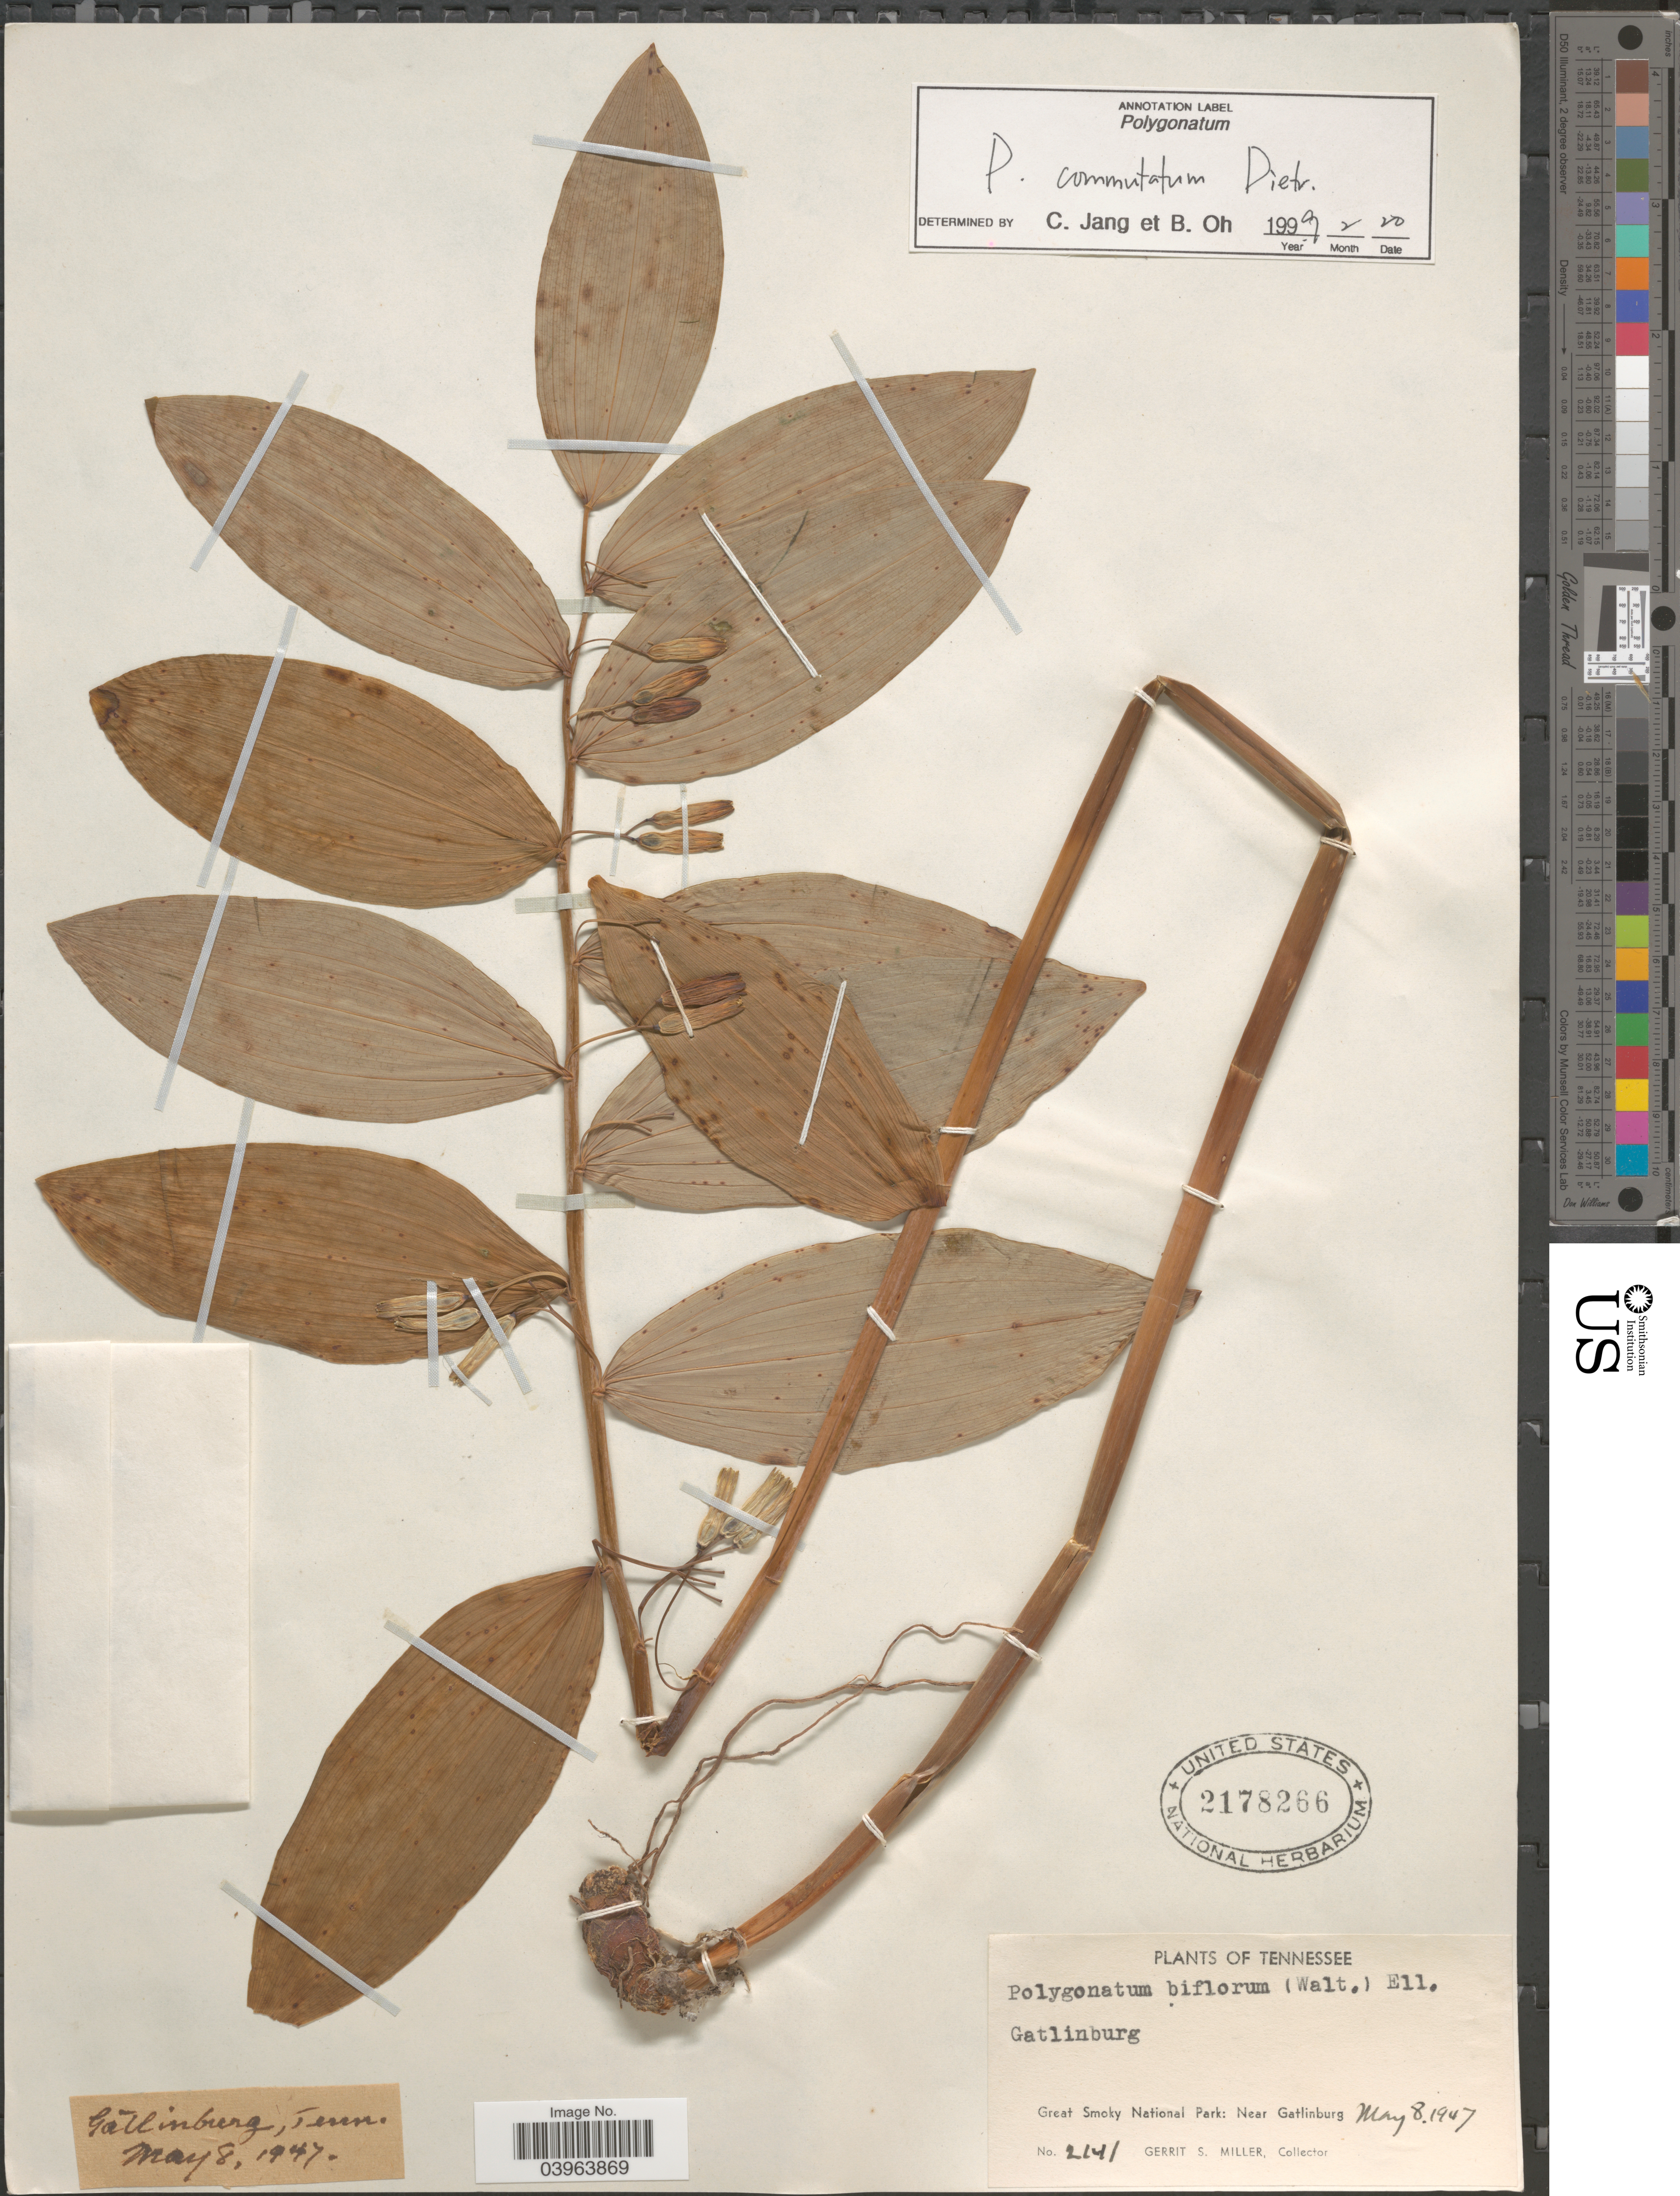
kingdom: Plantae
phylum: Tracheophyta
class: Liliopsida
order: Asparagales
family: Asparagaceae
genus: Polygonatum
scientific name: Polygonatum commutatum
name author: (Schult. f.) A. Dietr.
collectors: G. S. Miller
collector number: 2141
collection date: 1947-05-08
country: United States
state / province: Tennessee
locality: Gatlinburg. Great Smoky National Park: Near Gatlinburg.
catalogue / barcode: US 2178266